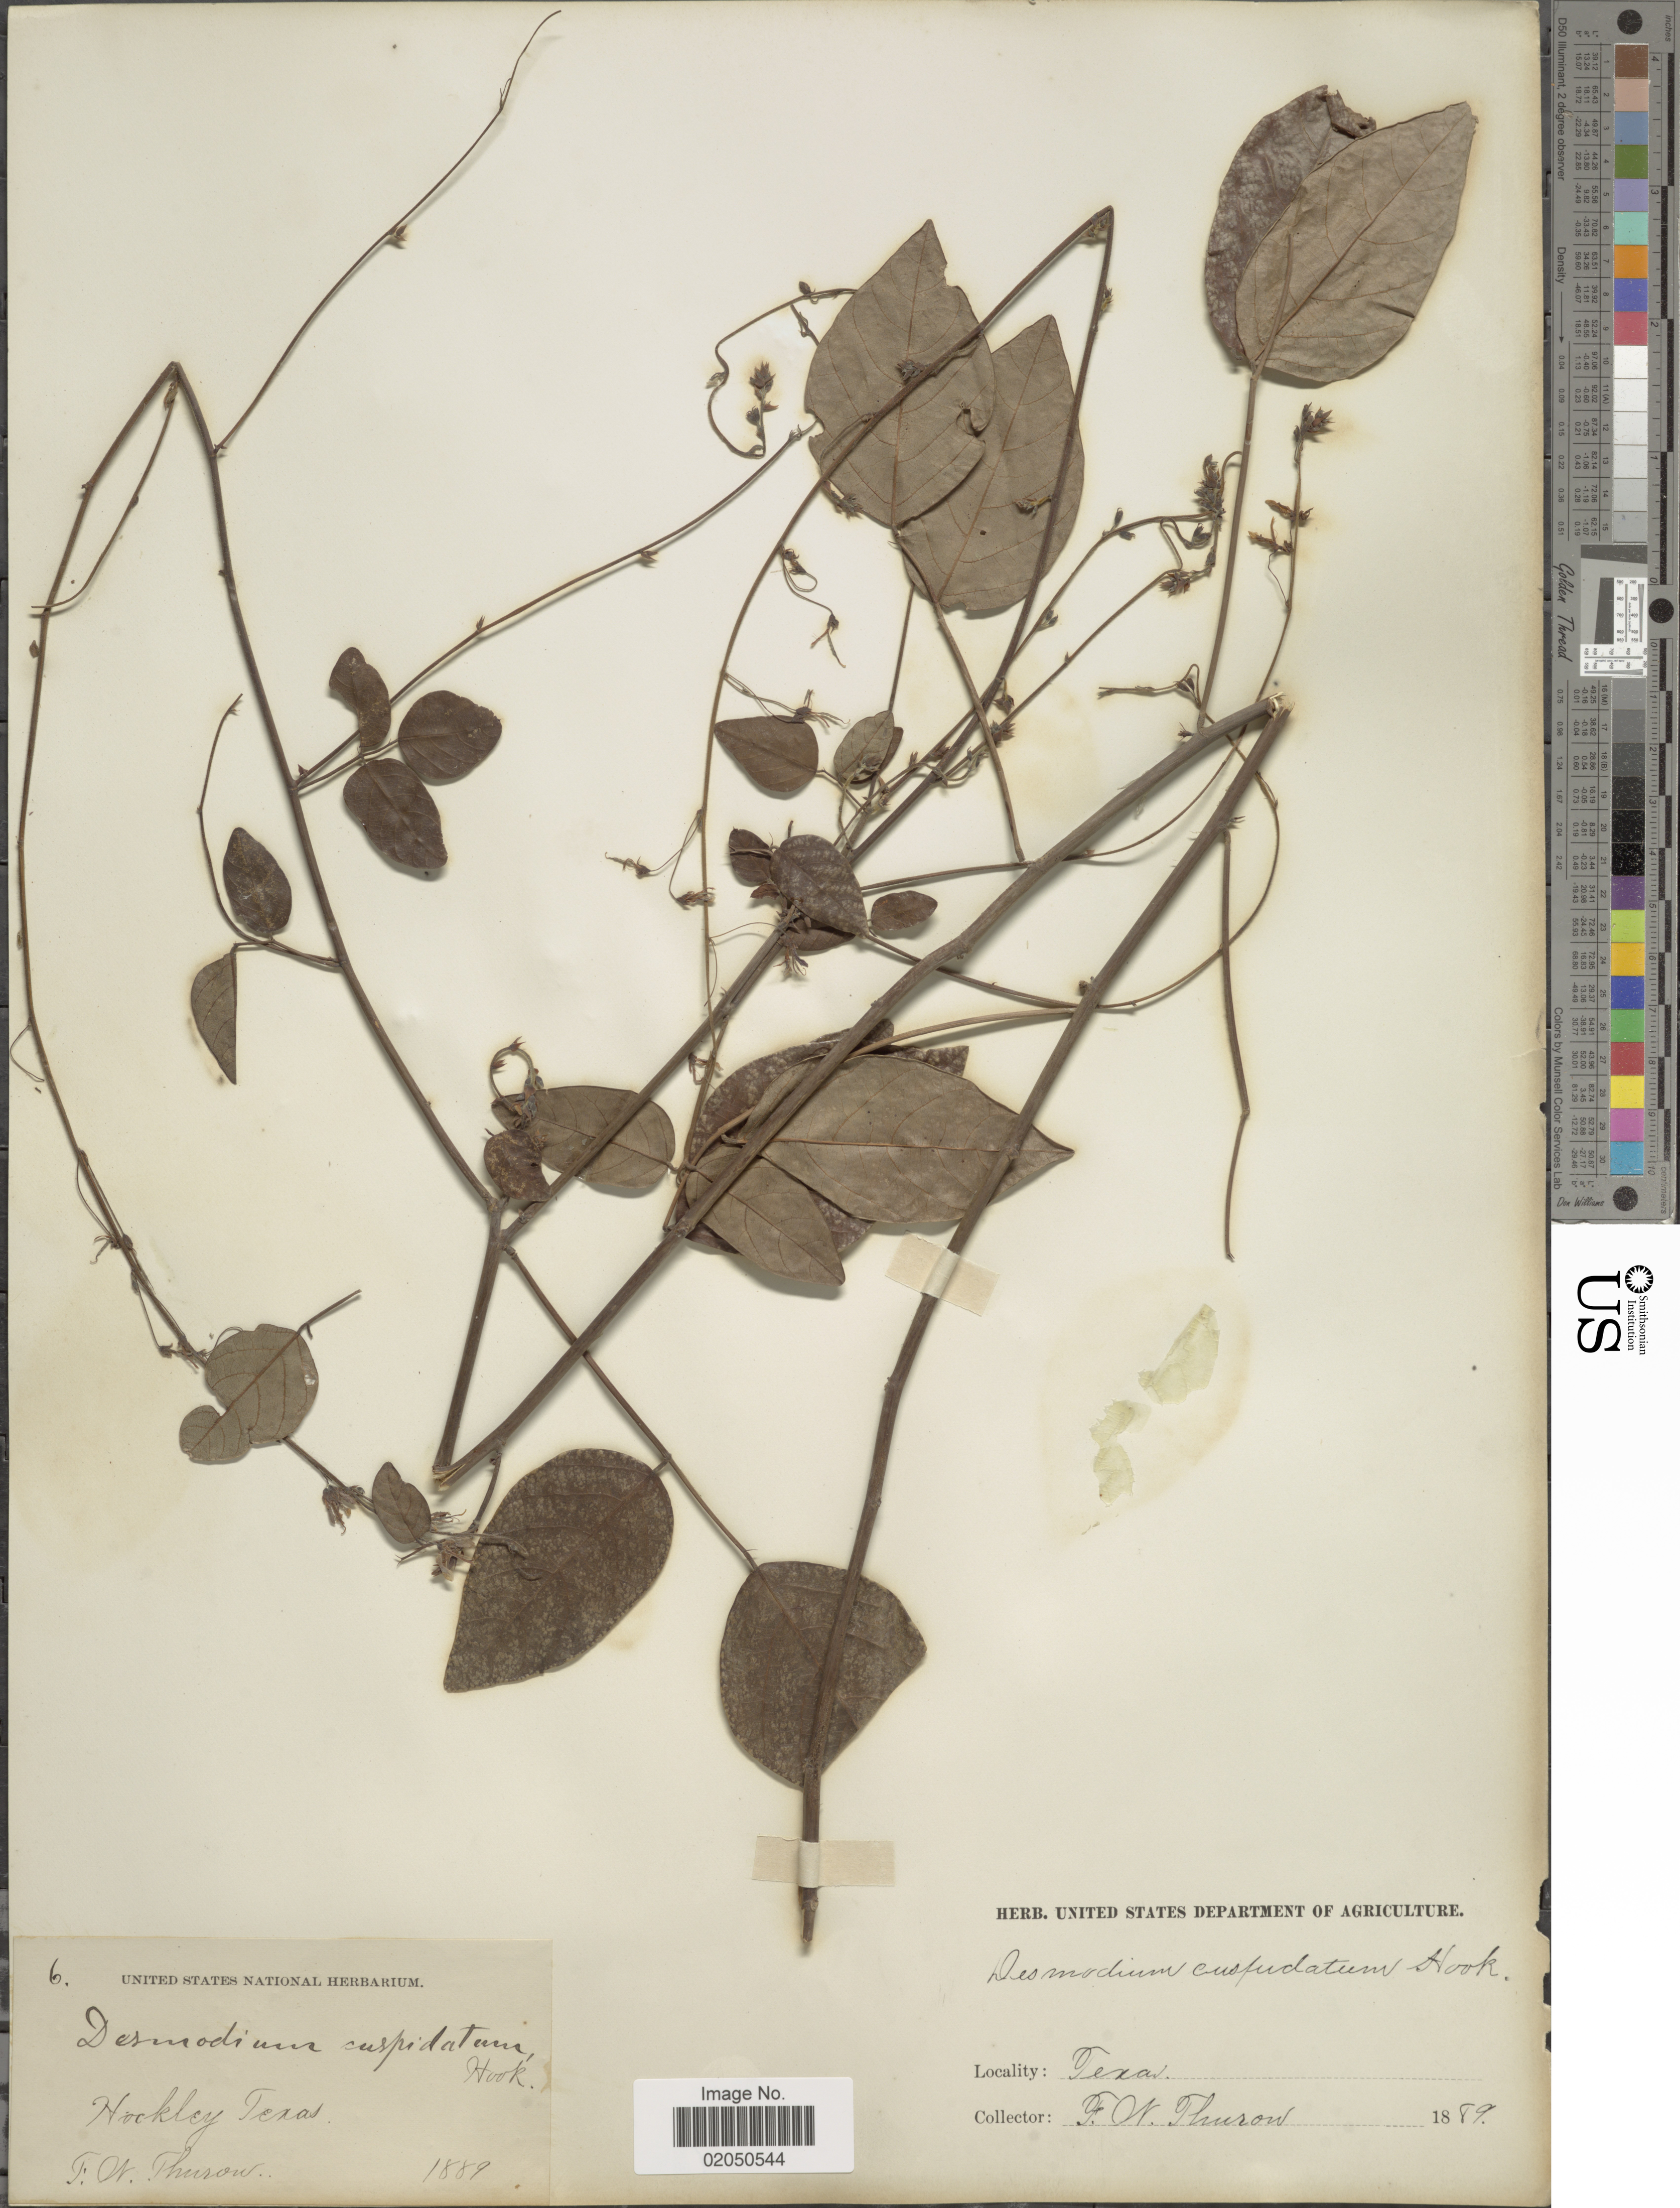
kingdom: Plantae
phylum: Tracheophyta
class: Magnoliopsida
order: Fabales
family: Fabaceae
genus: Desmodium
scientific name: Desmodium cuspidatum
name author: (Muhl. ex Willd.) Loudon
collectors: F. W. Thurow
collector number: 6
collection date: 1889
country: United States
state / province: Texas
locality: Hockley Texas